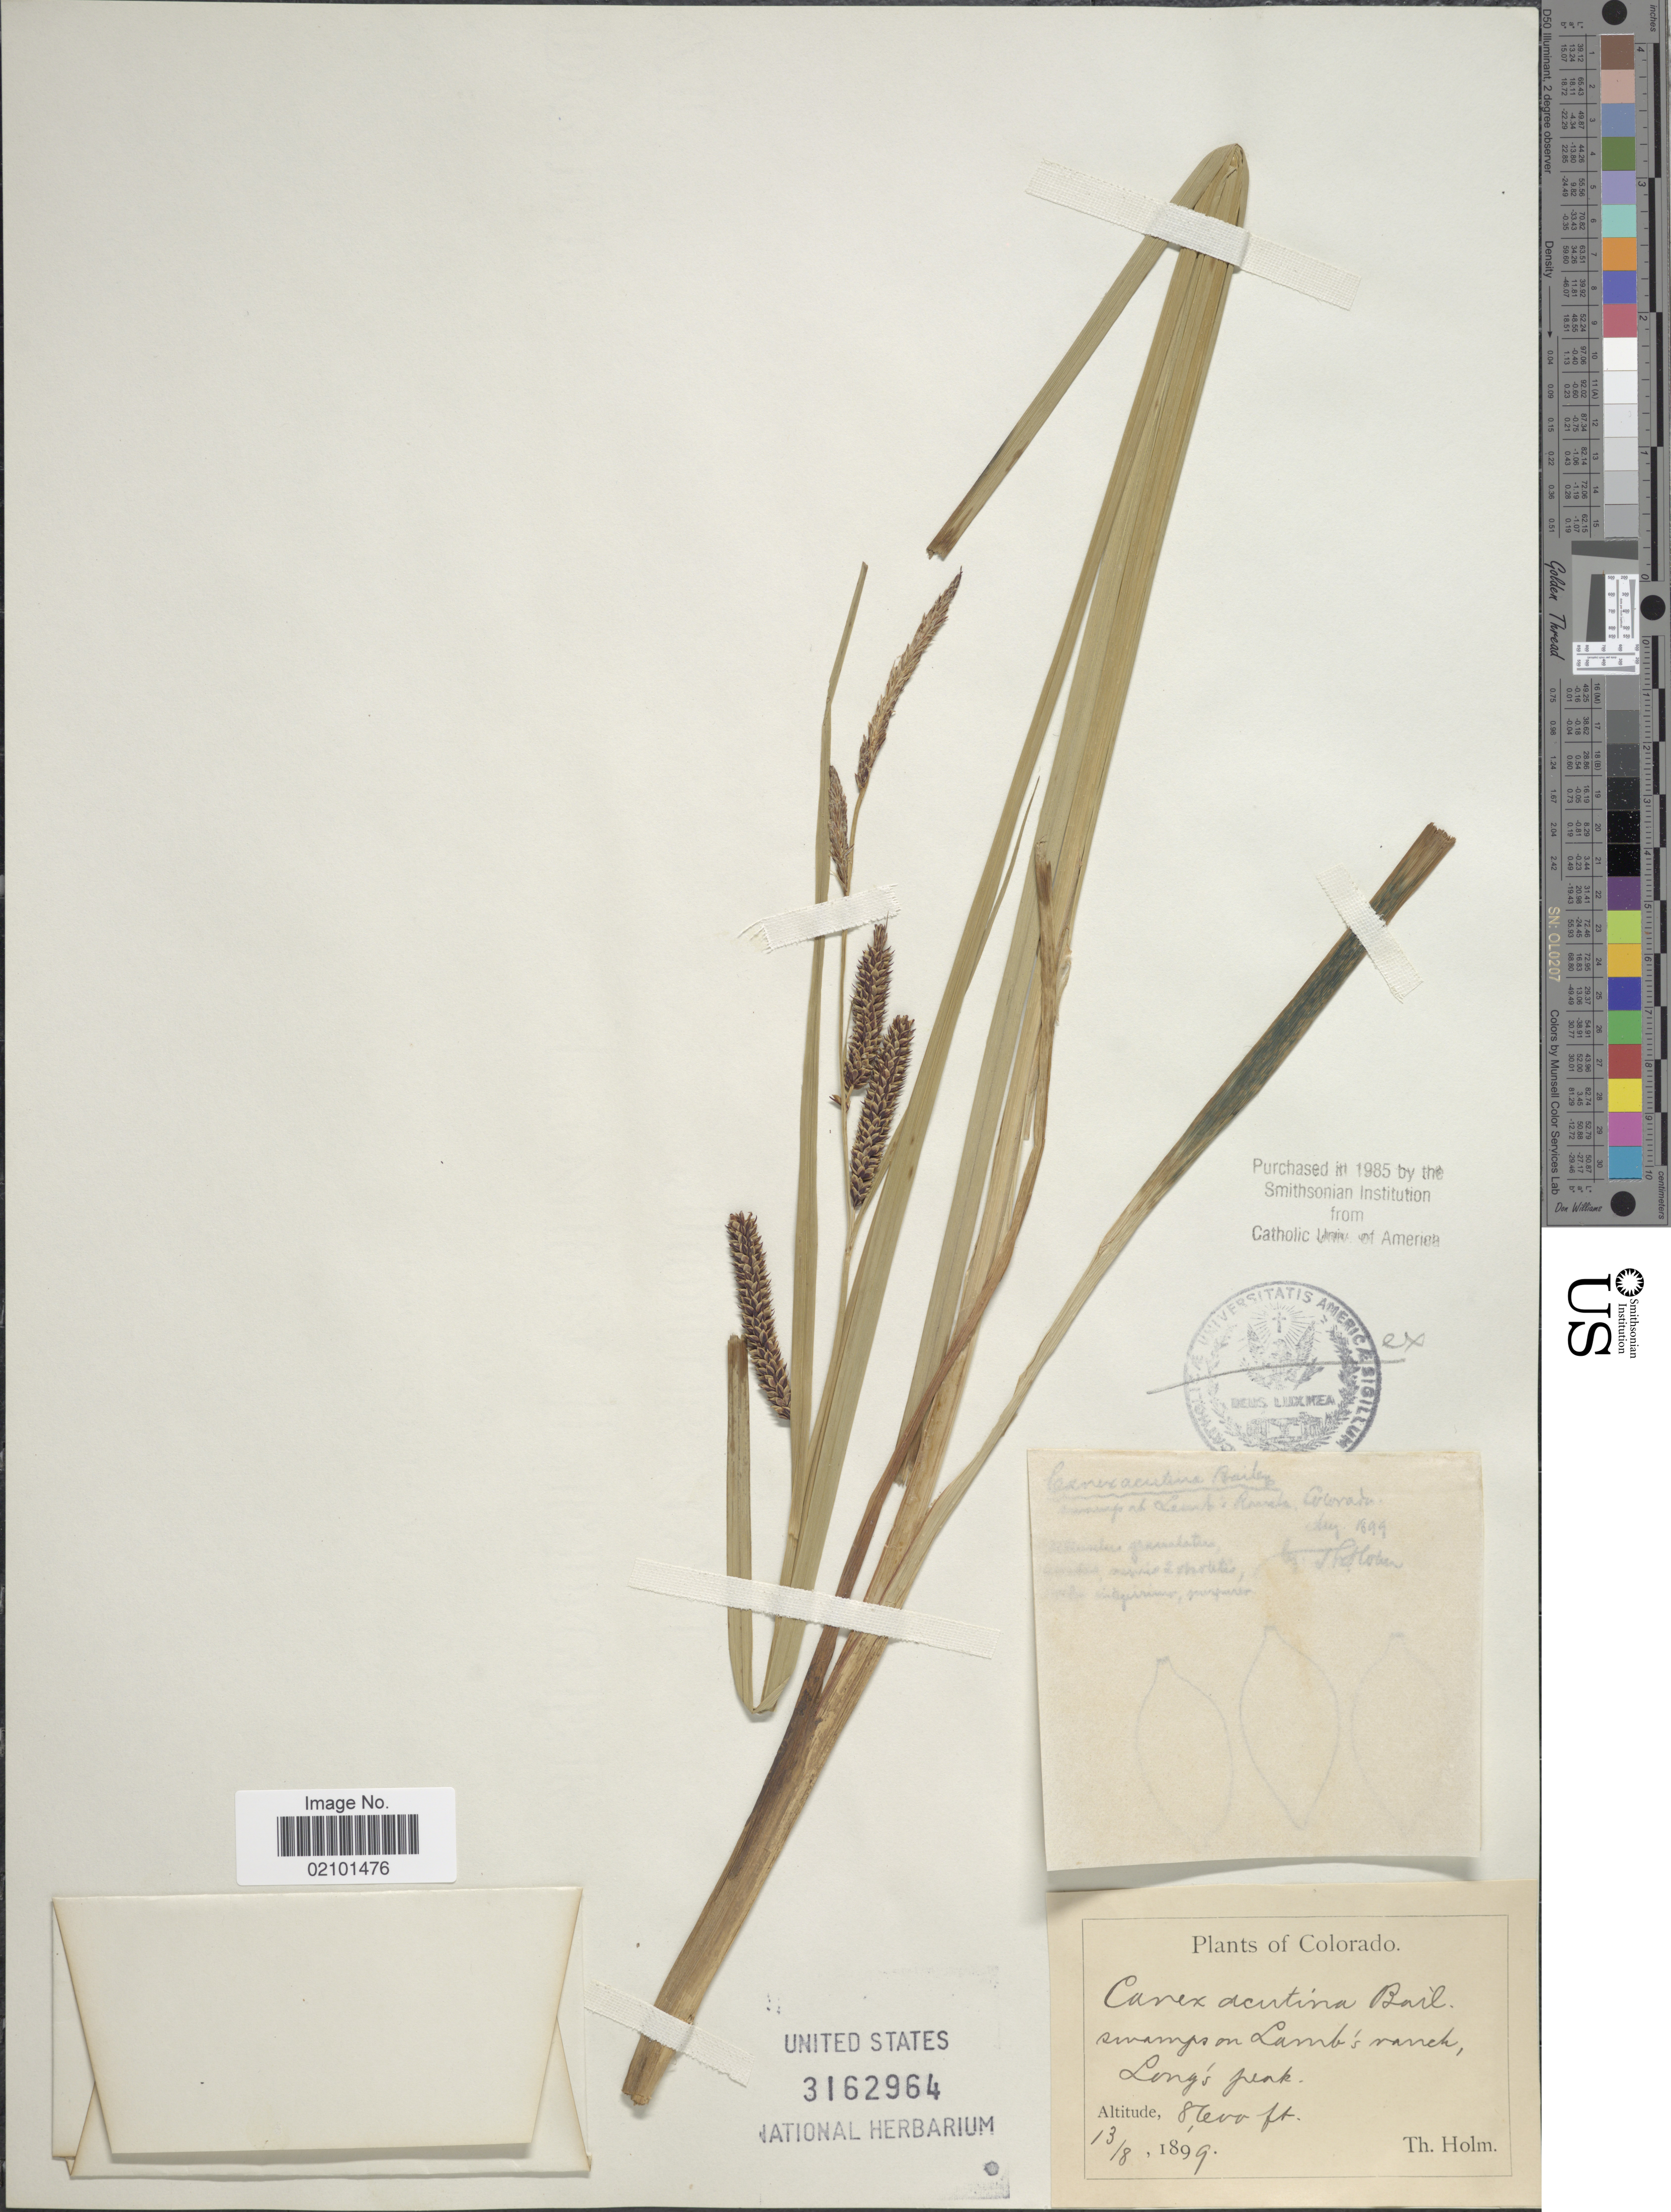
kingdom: Plantae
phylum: Tracheophyta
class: Liliopsida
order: Poales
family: Cyperaceae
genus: Carex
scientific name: Carex aquatilis var. aquatilis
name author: Wahlenb.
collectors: T. Holm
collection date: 1899-08-13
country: United States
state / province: Colorado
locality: On Lamb's ranch, Long's Peak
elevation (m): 2621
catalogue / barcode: US 3162964